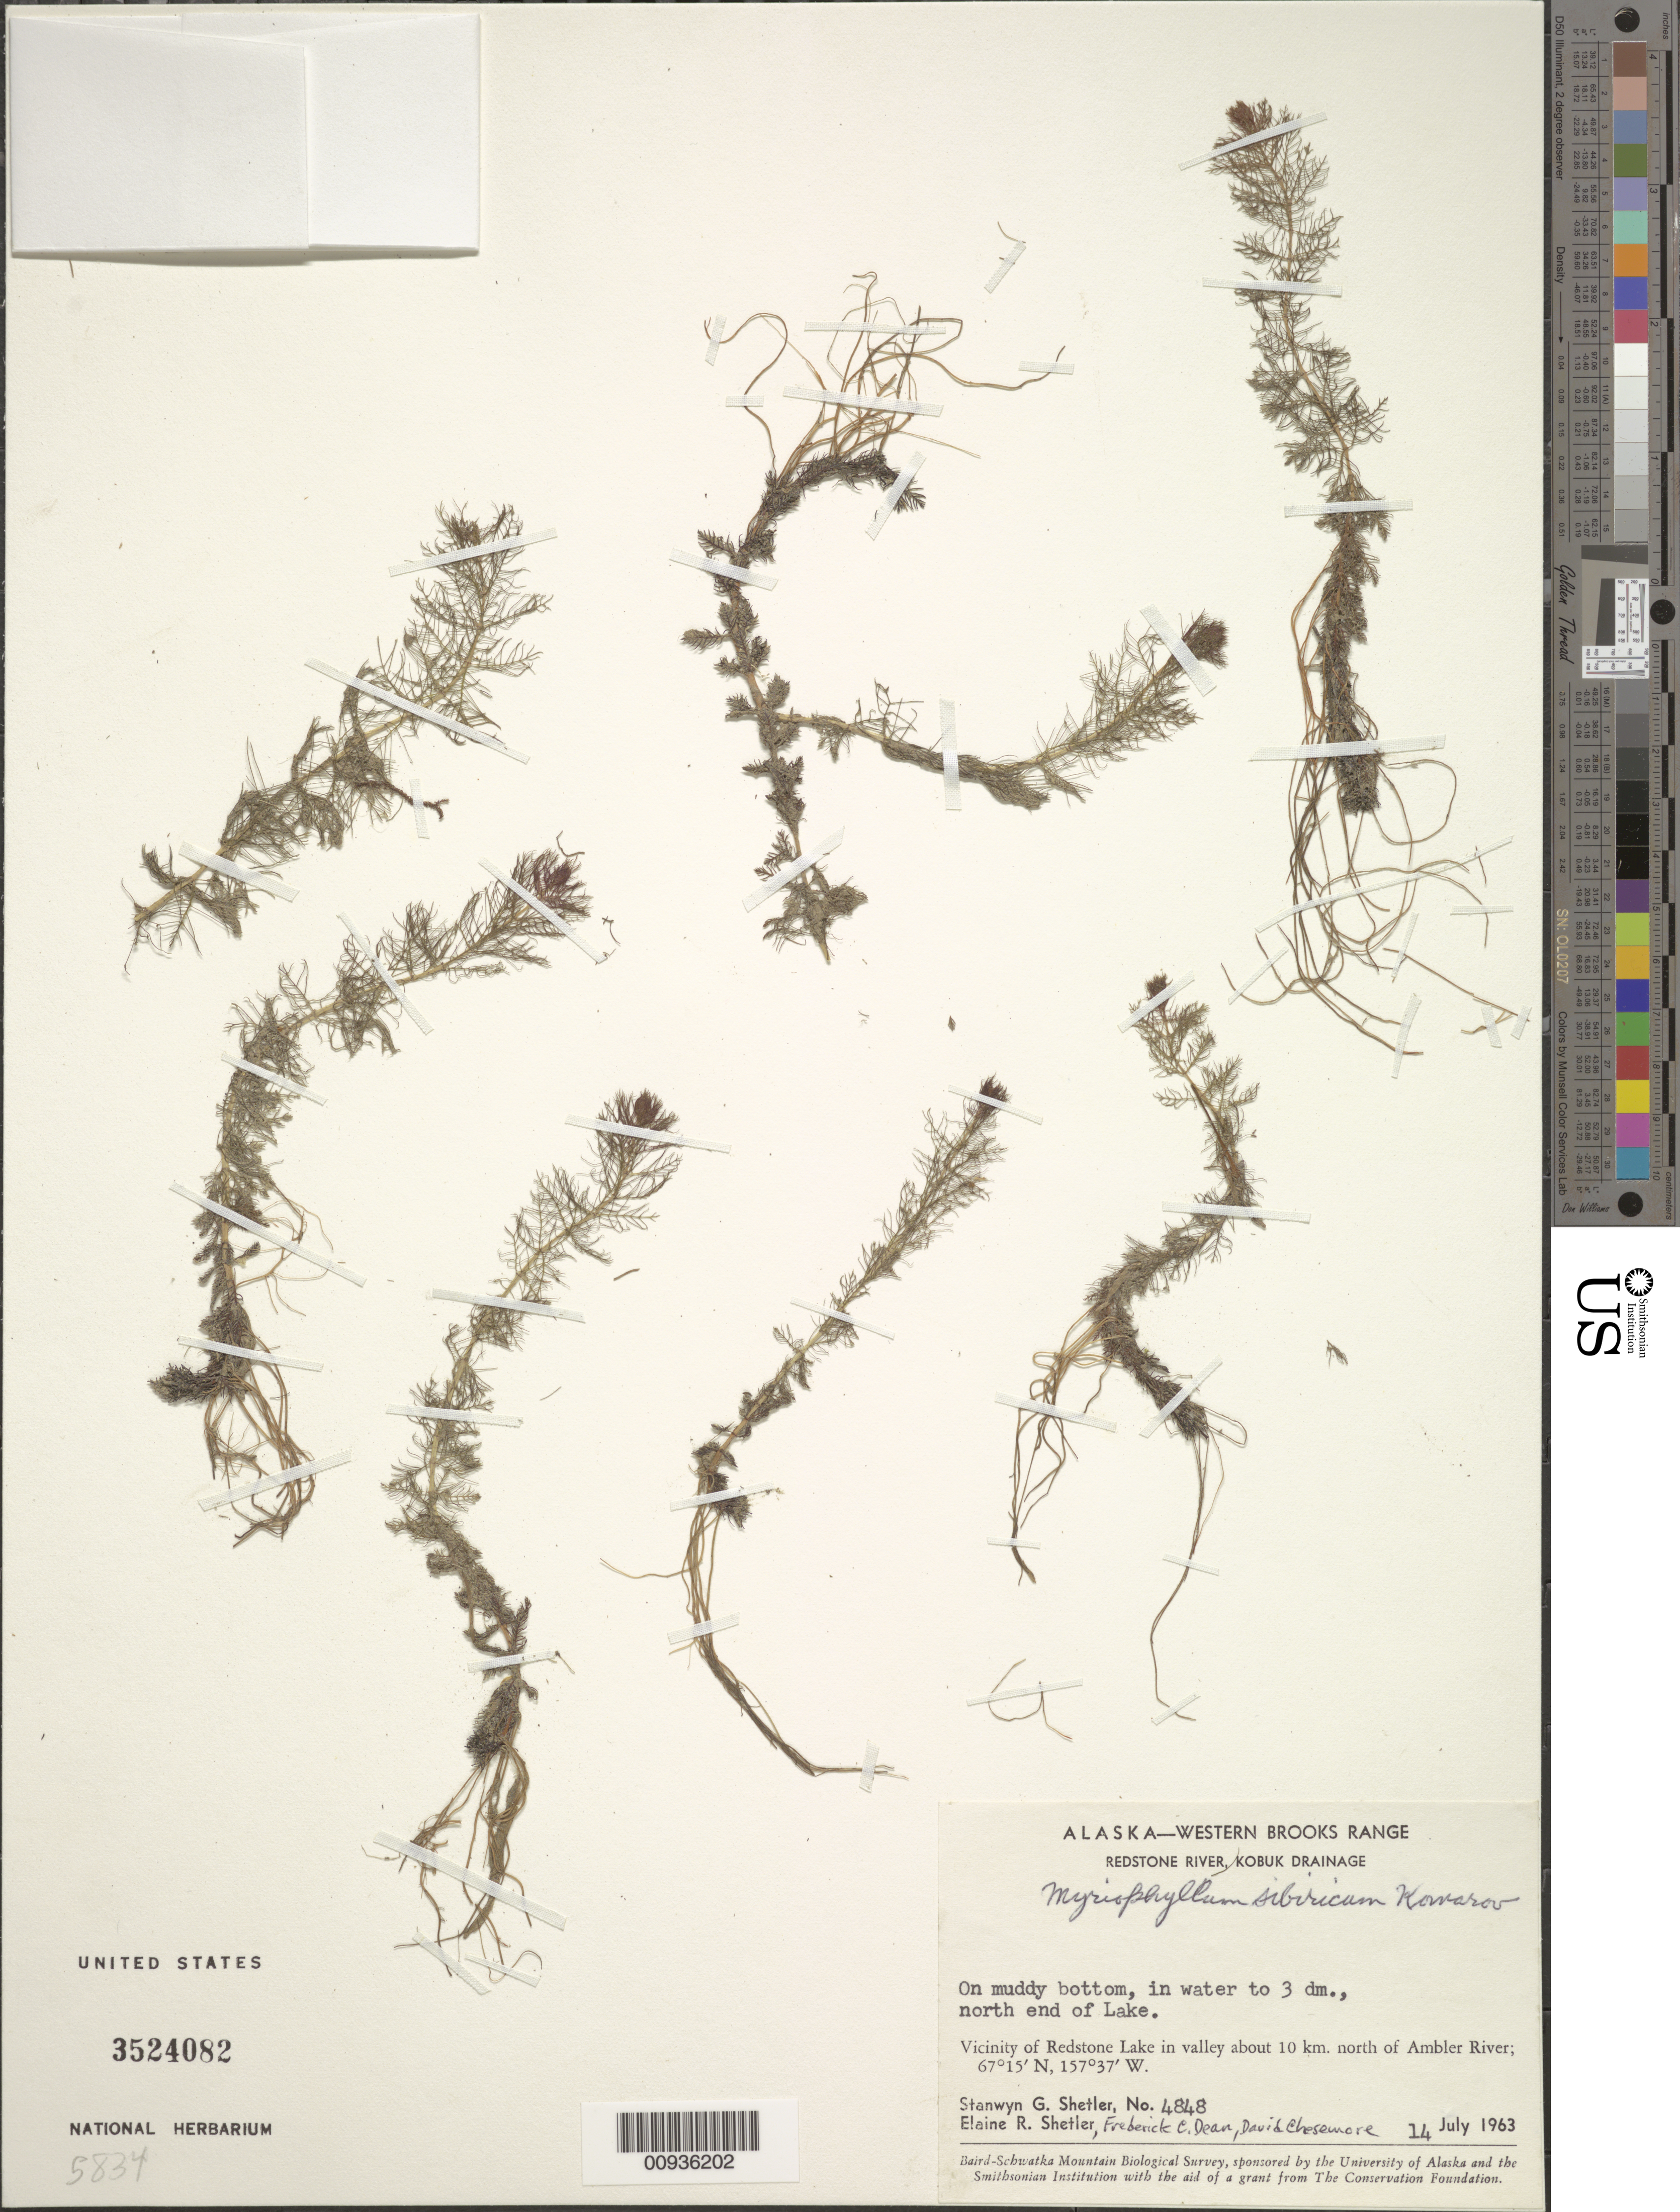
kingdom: Plantae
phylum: Tracheophyta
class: Magnoliopsida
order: Saxifragales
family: Haloragaceae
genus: Myriophyllum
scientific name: Myriophyllum sibiricum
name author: Kom.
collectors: S. Shetler, E. R. Shetler, F. C. Dean & D. Chesemore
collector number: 4848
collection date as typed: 14 Jul 1963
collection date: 1963-07-14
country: United States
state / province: Alaska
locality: Vicinity of Redstone Lake in valley about 10 km. north of Ambler River. North end of Lake. Western Brooks Range, Redstone River, Kobuk Drainage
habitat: On muddy bottom, in water to 3 dm.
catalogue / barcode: US 3524082